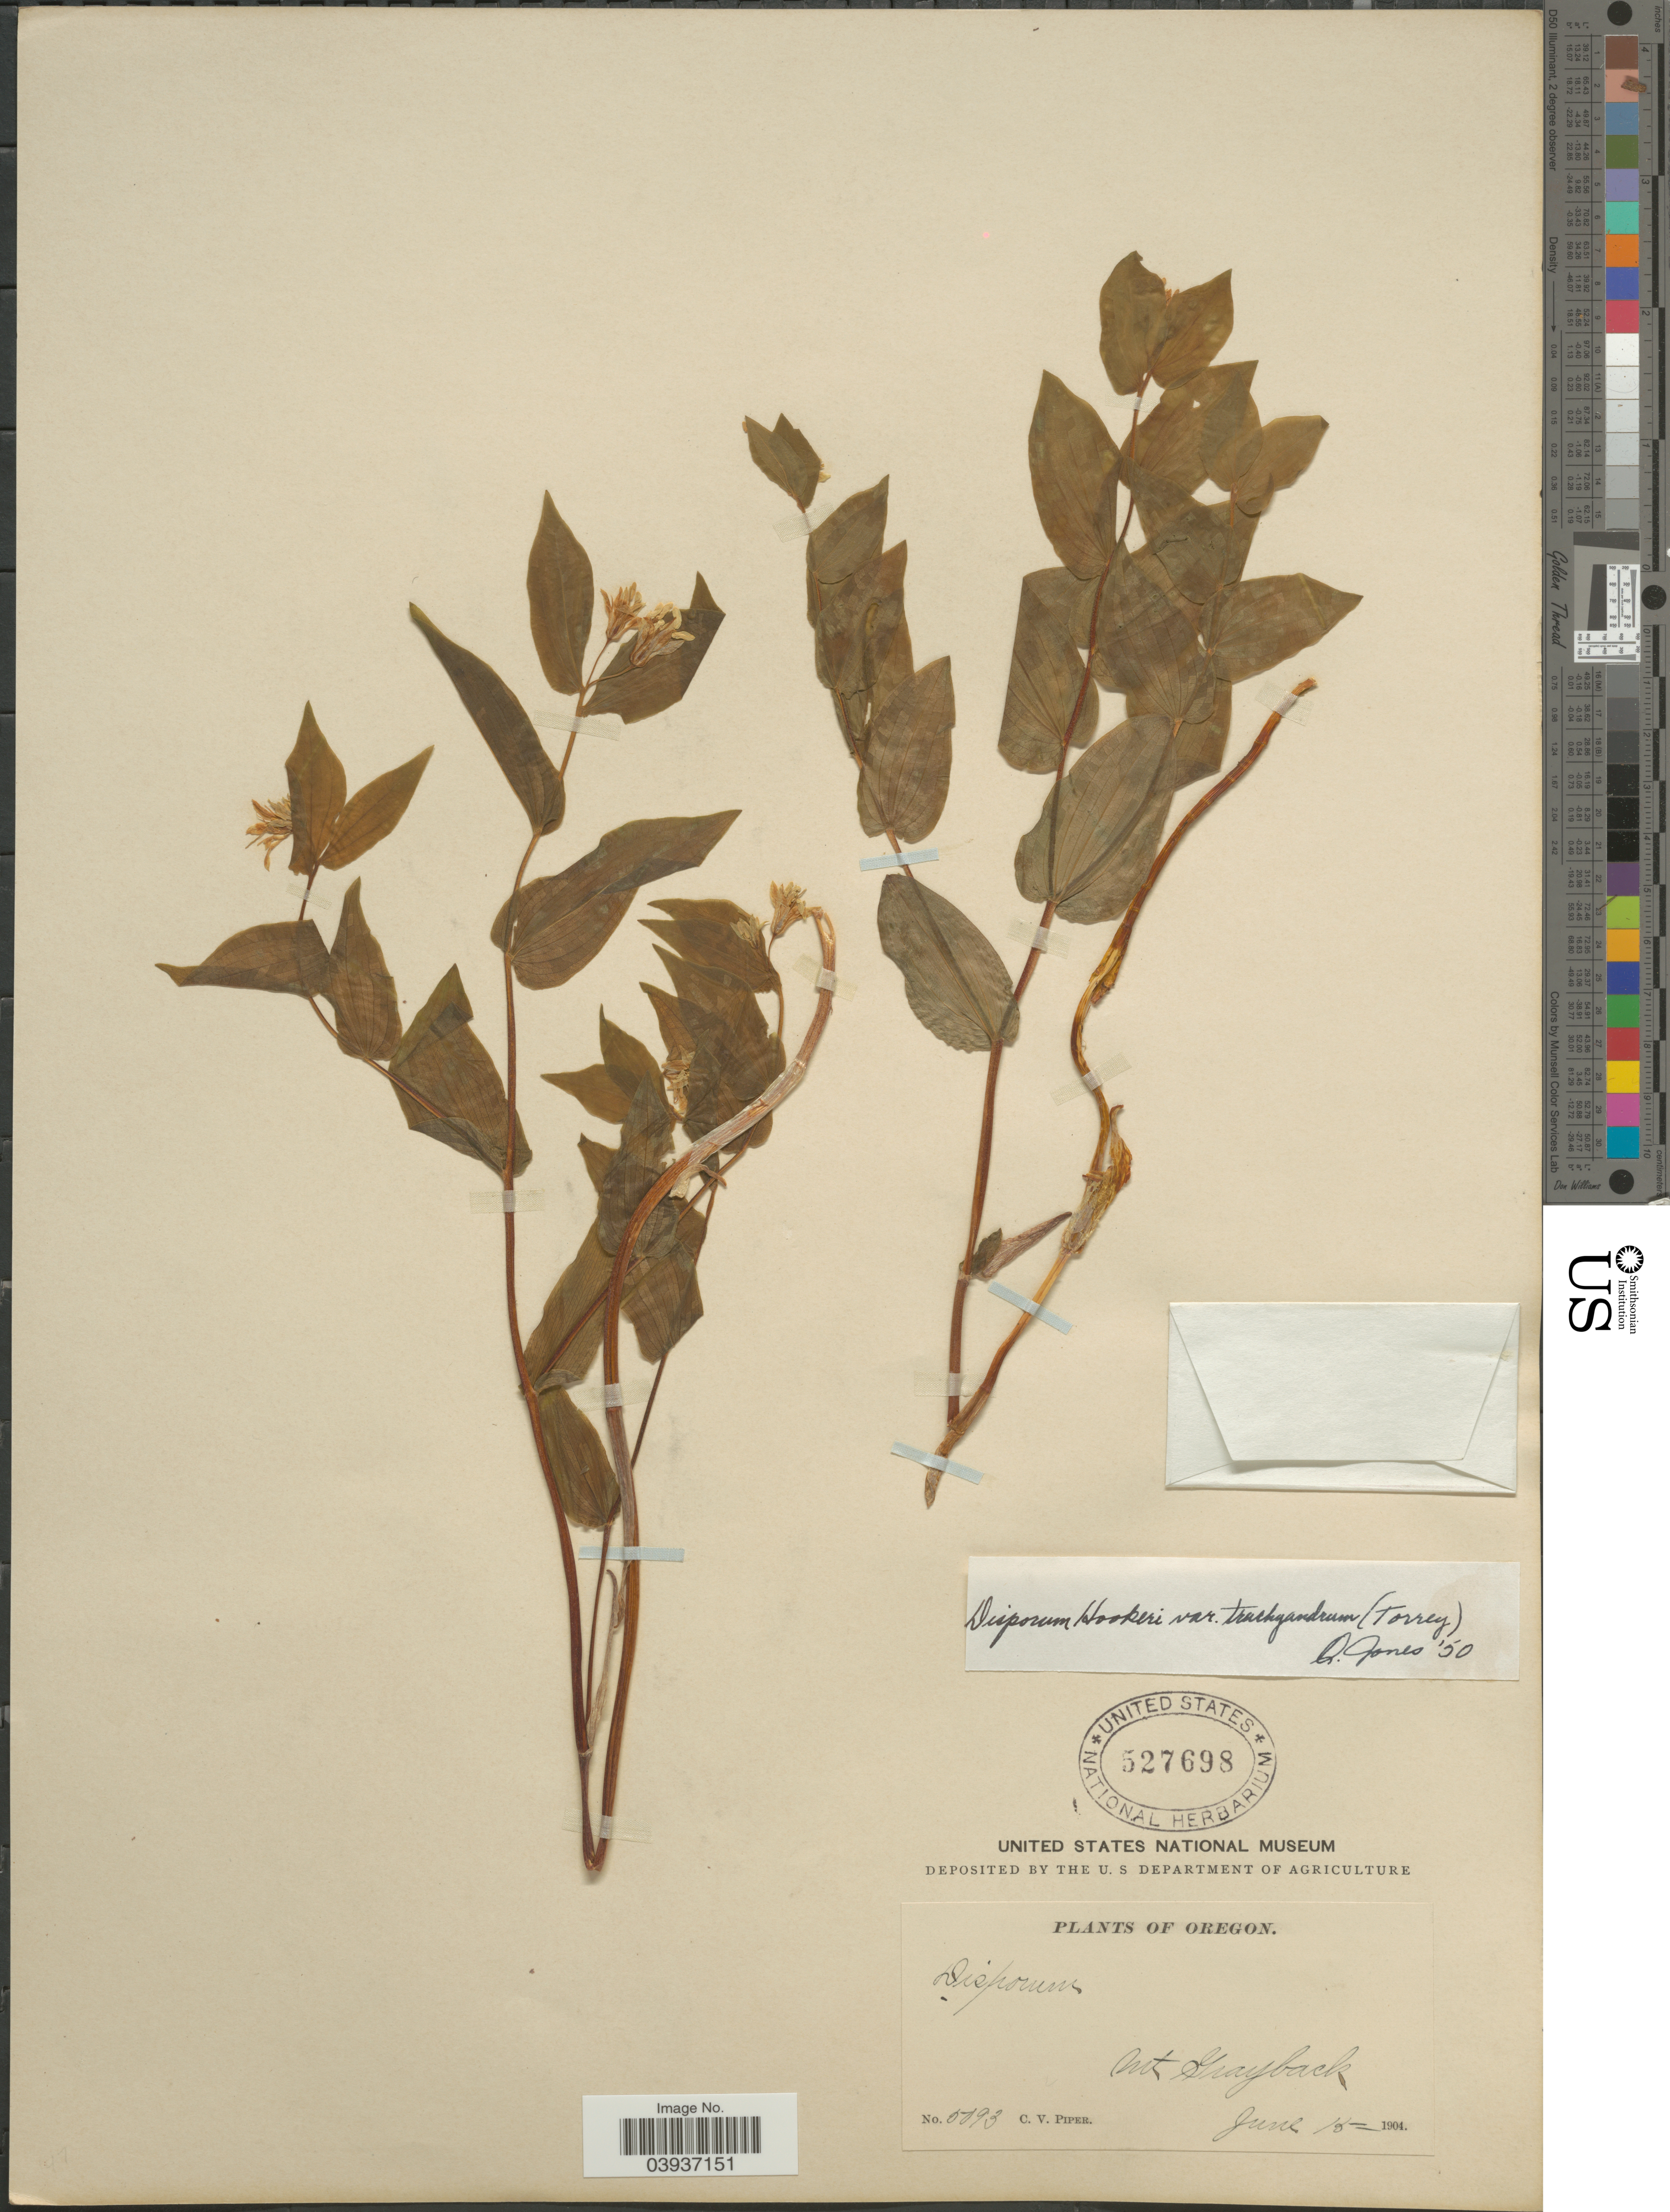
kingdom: Plantae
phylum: Tracheophyta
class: Liliopsida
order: Liliales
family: Colchicaceae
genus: Disporum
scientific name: Disporum hookeri var. oreganum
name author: (S. Watson) Q. Jones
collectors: C. V. Piper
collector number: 5093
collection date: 1904-06-15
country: United States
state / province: Oregon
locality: Mt Grayback.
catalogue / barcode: US 527698